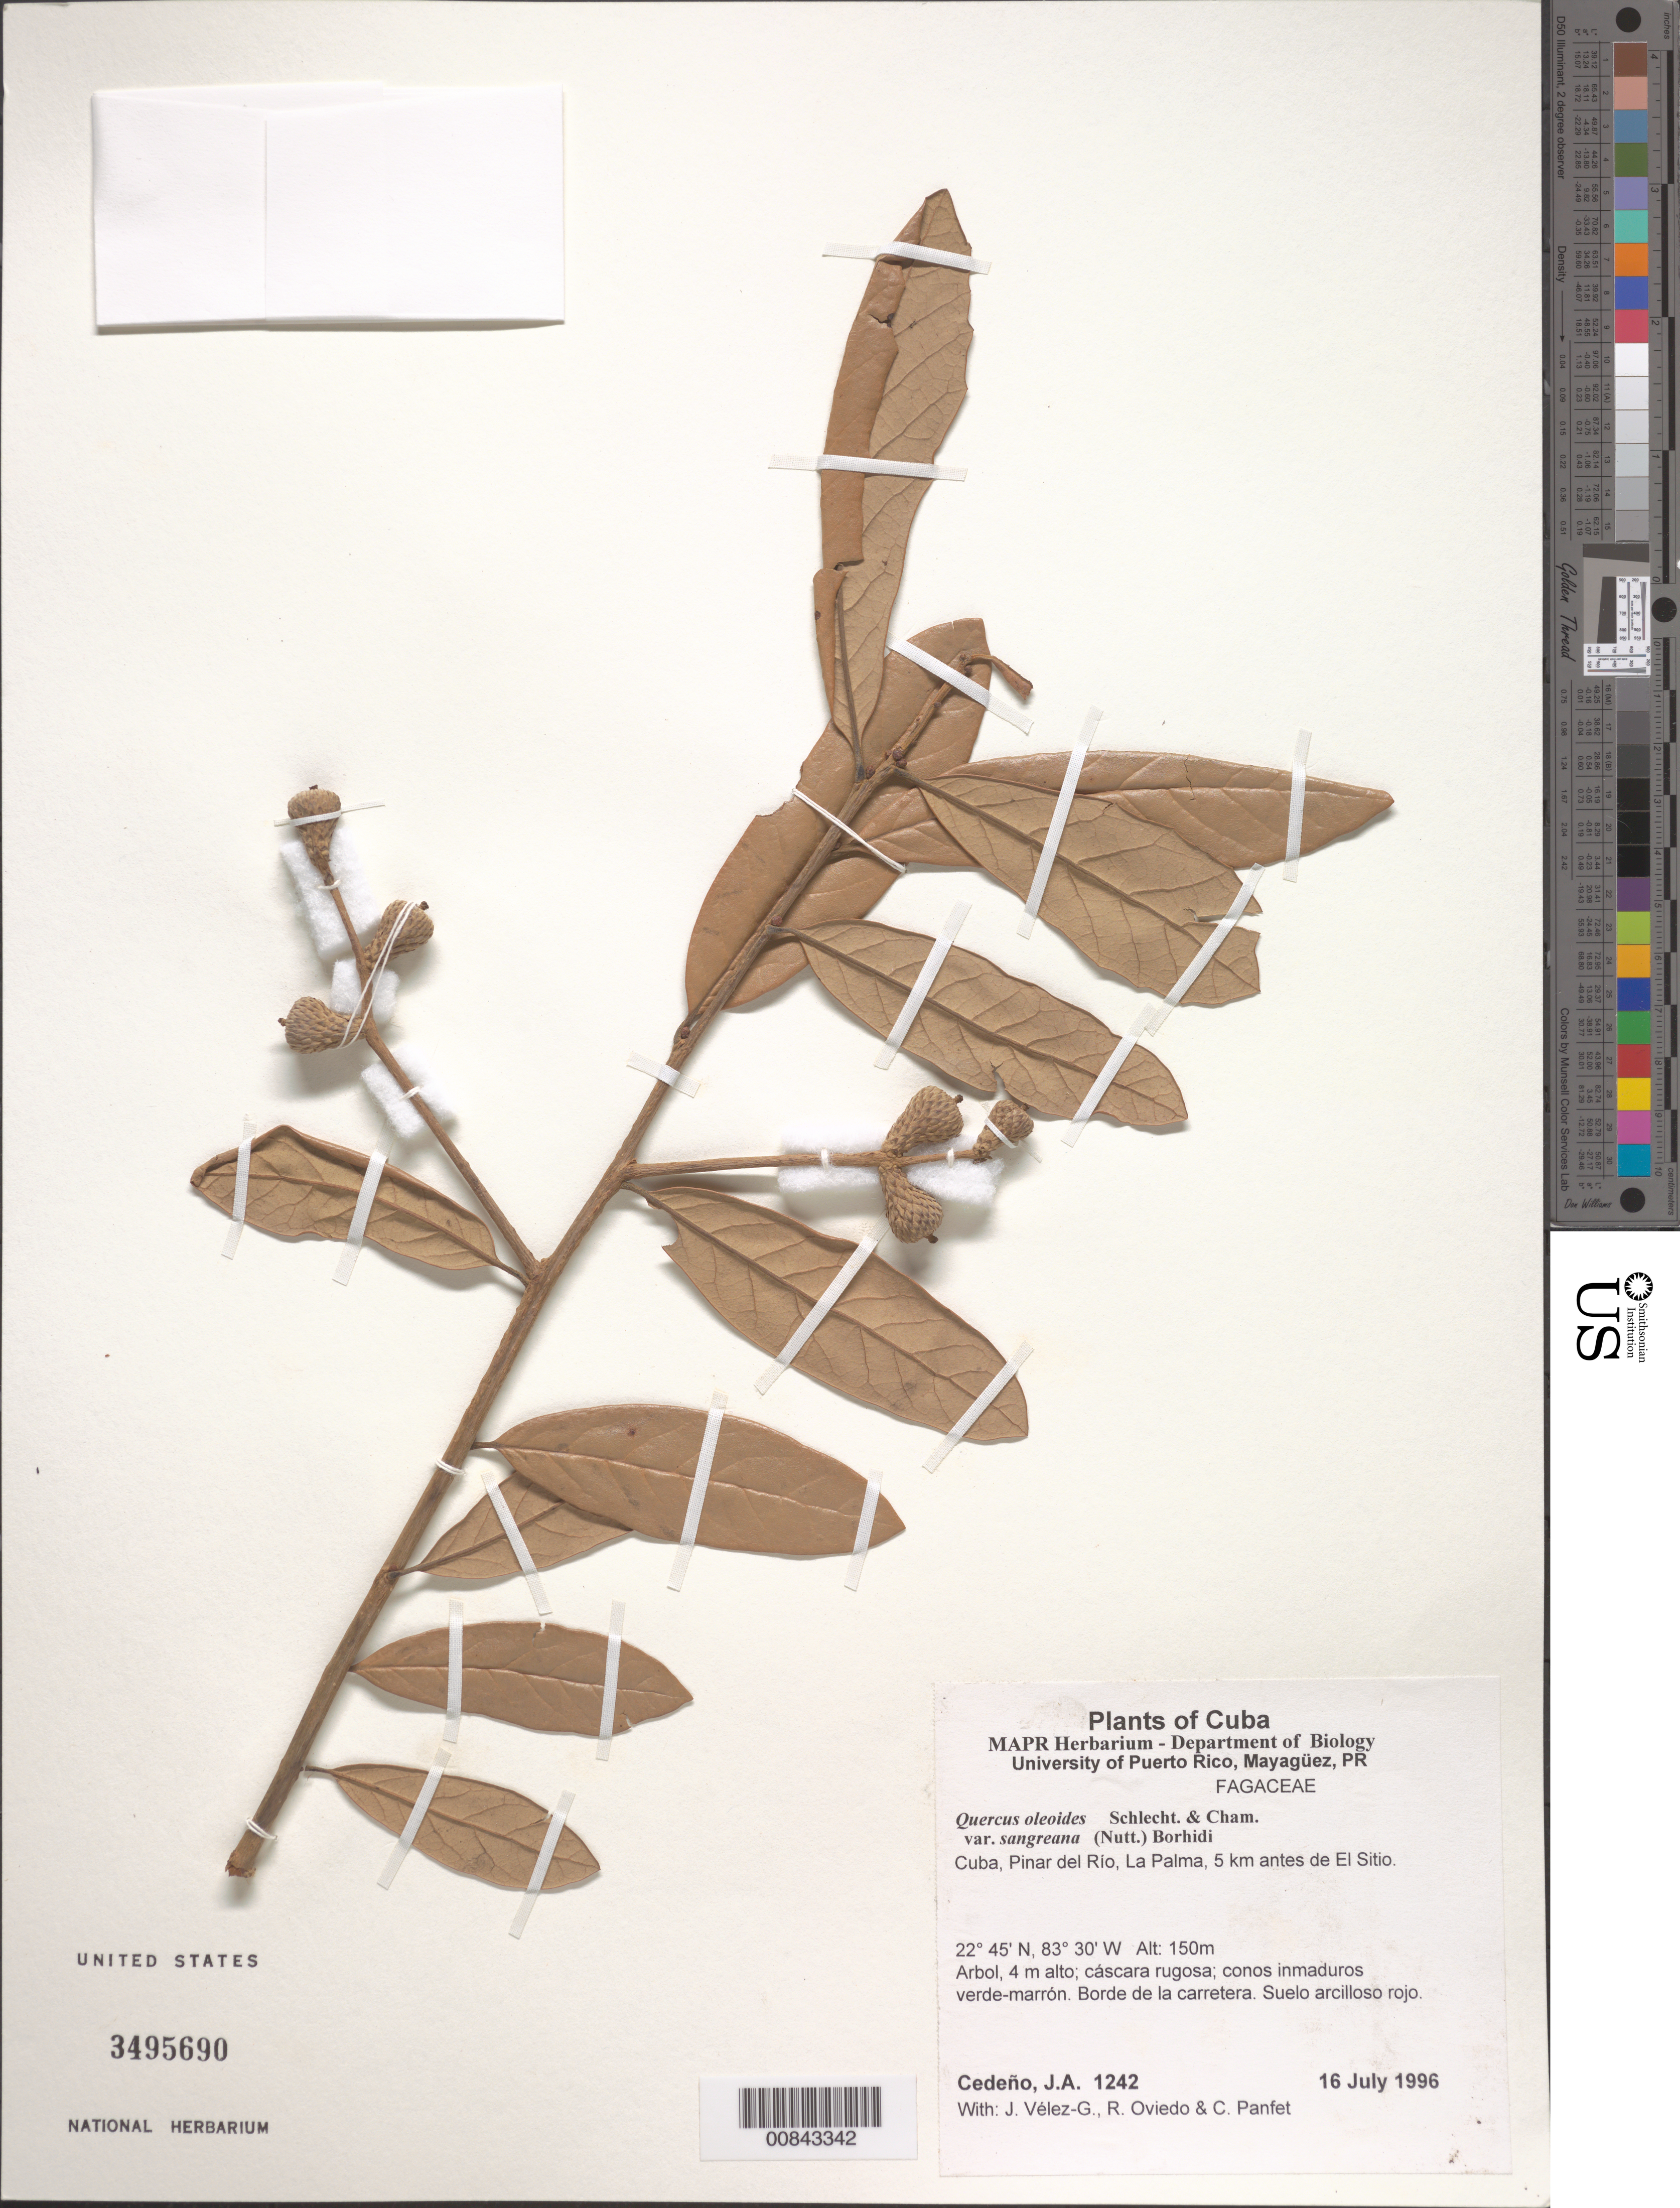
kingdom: Plantae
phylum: Tracheophyta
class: Magnoliopsida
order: Fagales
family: Fagaceae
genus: Quercus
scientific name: Quercus oleoides var. sagraeana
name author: Schltdl. & Cham.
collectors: J. A. Cedeno, J. Vélez-Gavilán, R. Oviedo & C. Panfet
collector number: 1242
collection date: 1996-07-16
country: Cuba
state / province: Pinar del Río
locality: La Palma, 5 km antes de El Sitio.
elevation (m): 150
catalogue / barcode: US 3495690